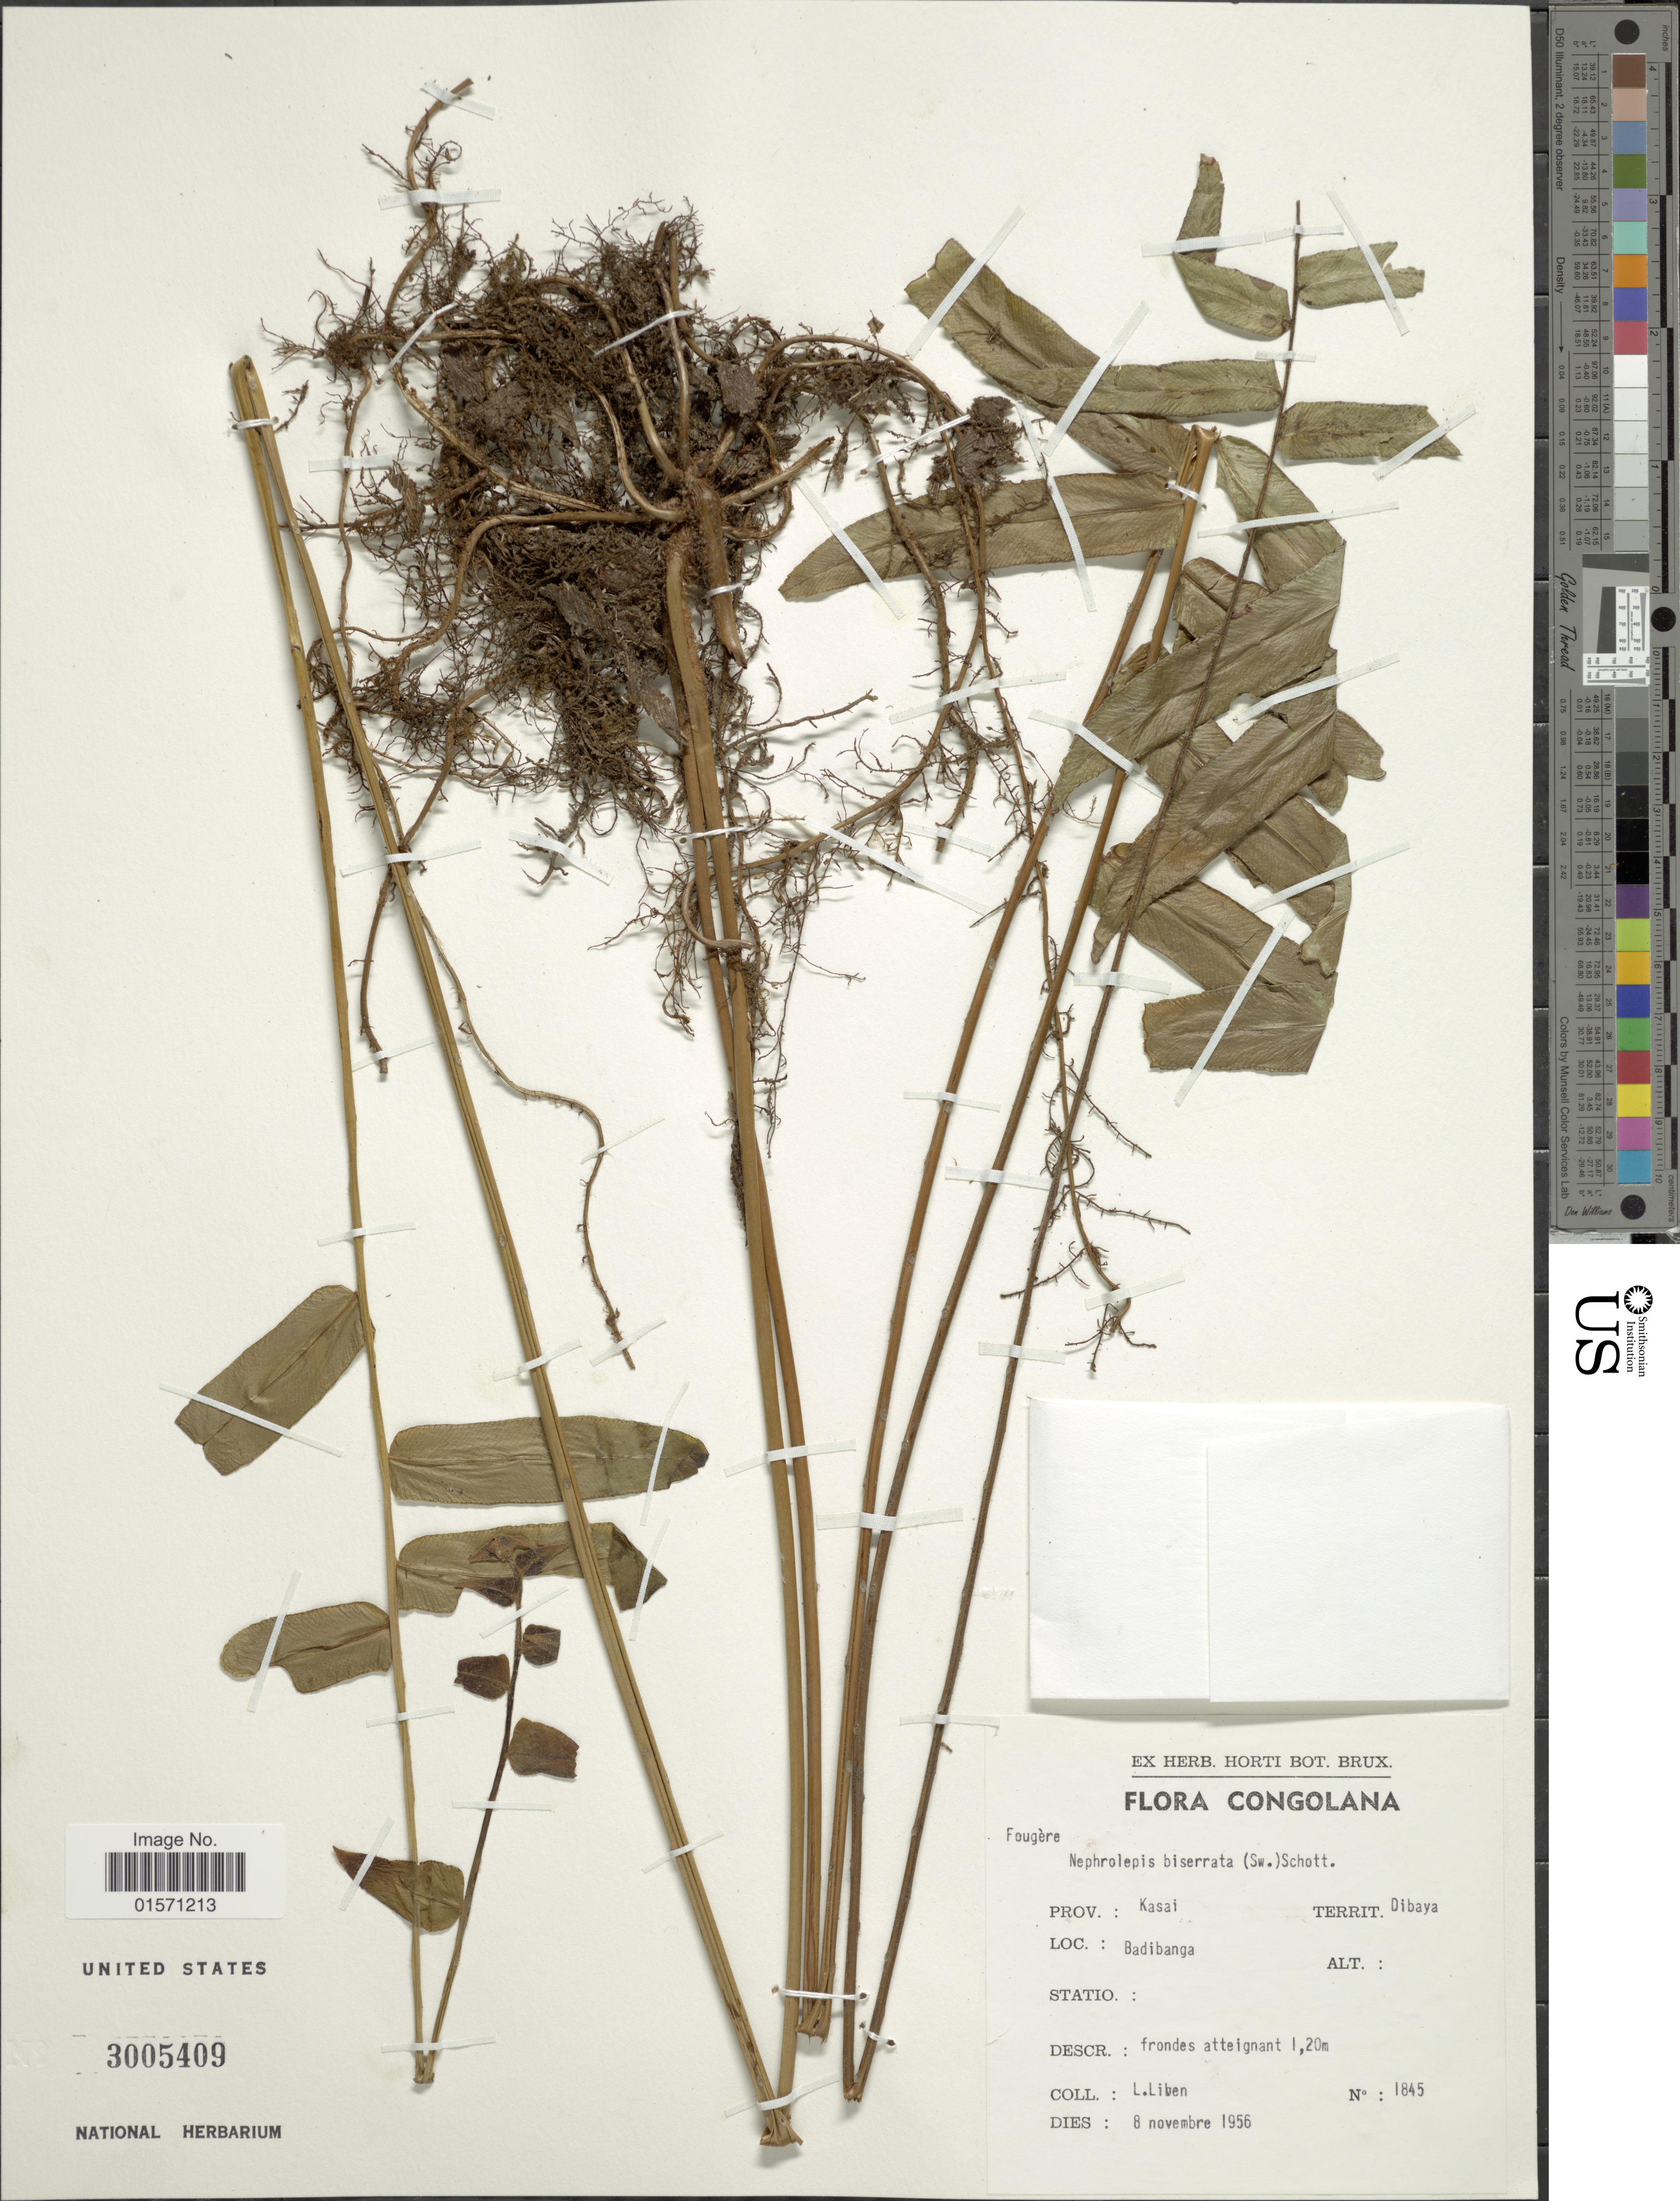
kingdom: Plantae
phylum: Tracheophyta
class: Polypodiopsida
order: Polypodiales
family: Nephrolepidaceae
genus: Nephrolepis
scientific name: Nephrolepis biserrata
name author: (Sw.) Schott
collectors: L. Liben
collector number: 1845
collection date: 1956-11-08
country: Congo, Democratic Republic of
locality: Conoglana. Prov.: Kasai. Territ. Dibaya. Loc.: Badibanga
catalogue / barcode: US 3005409